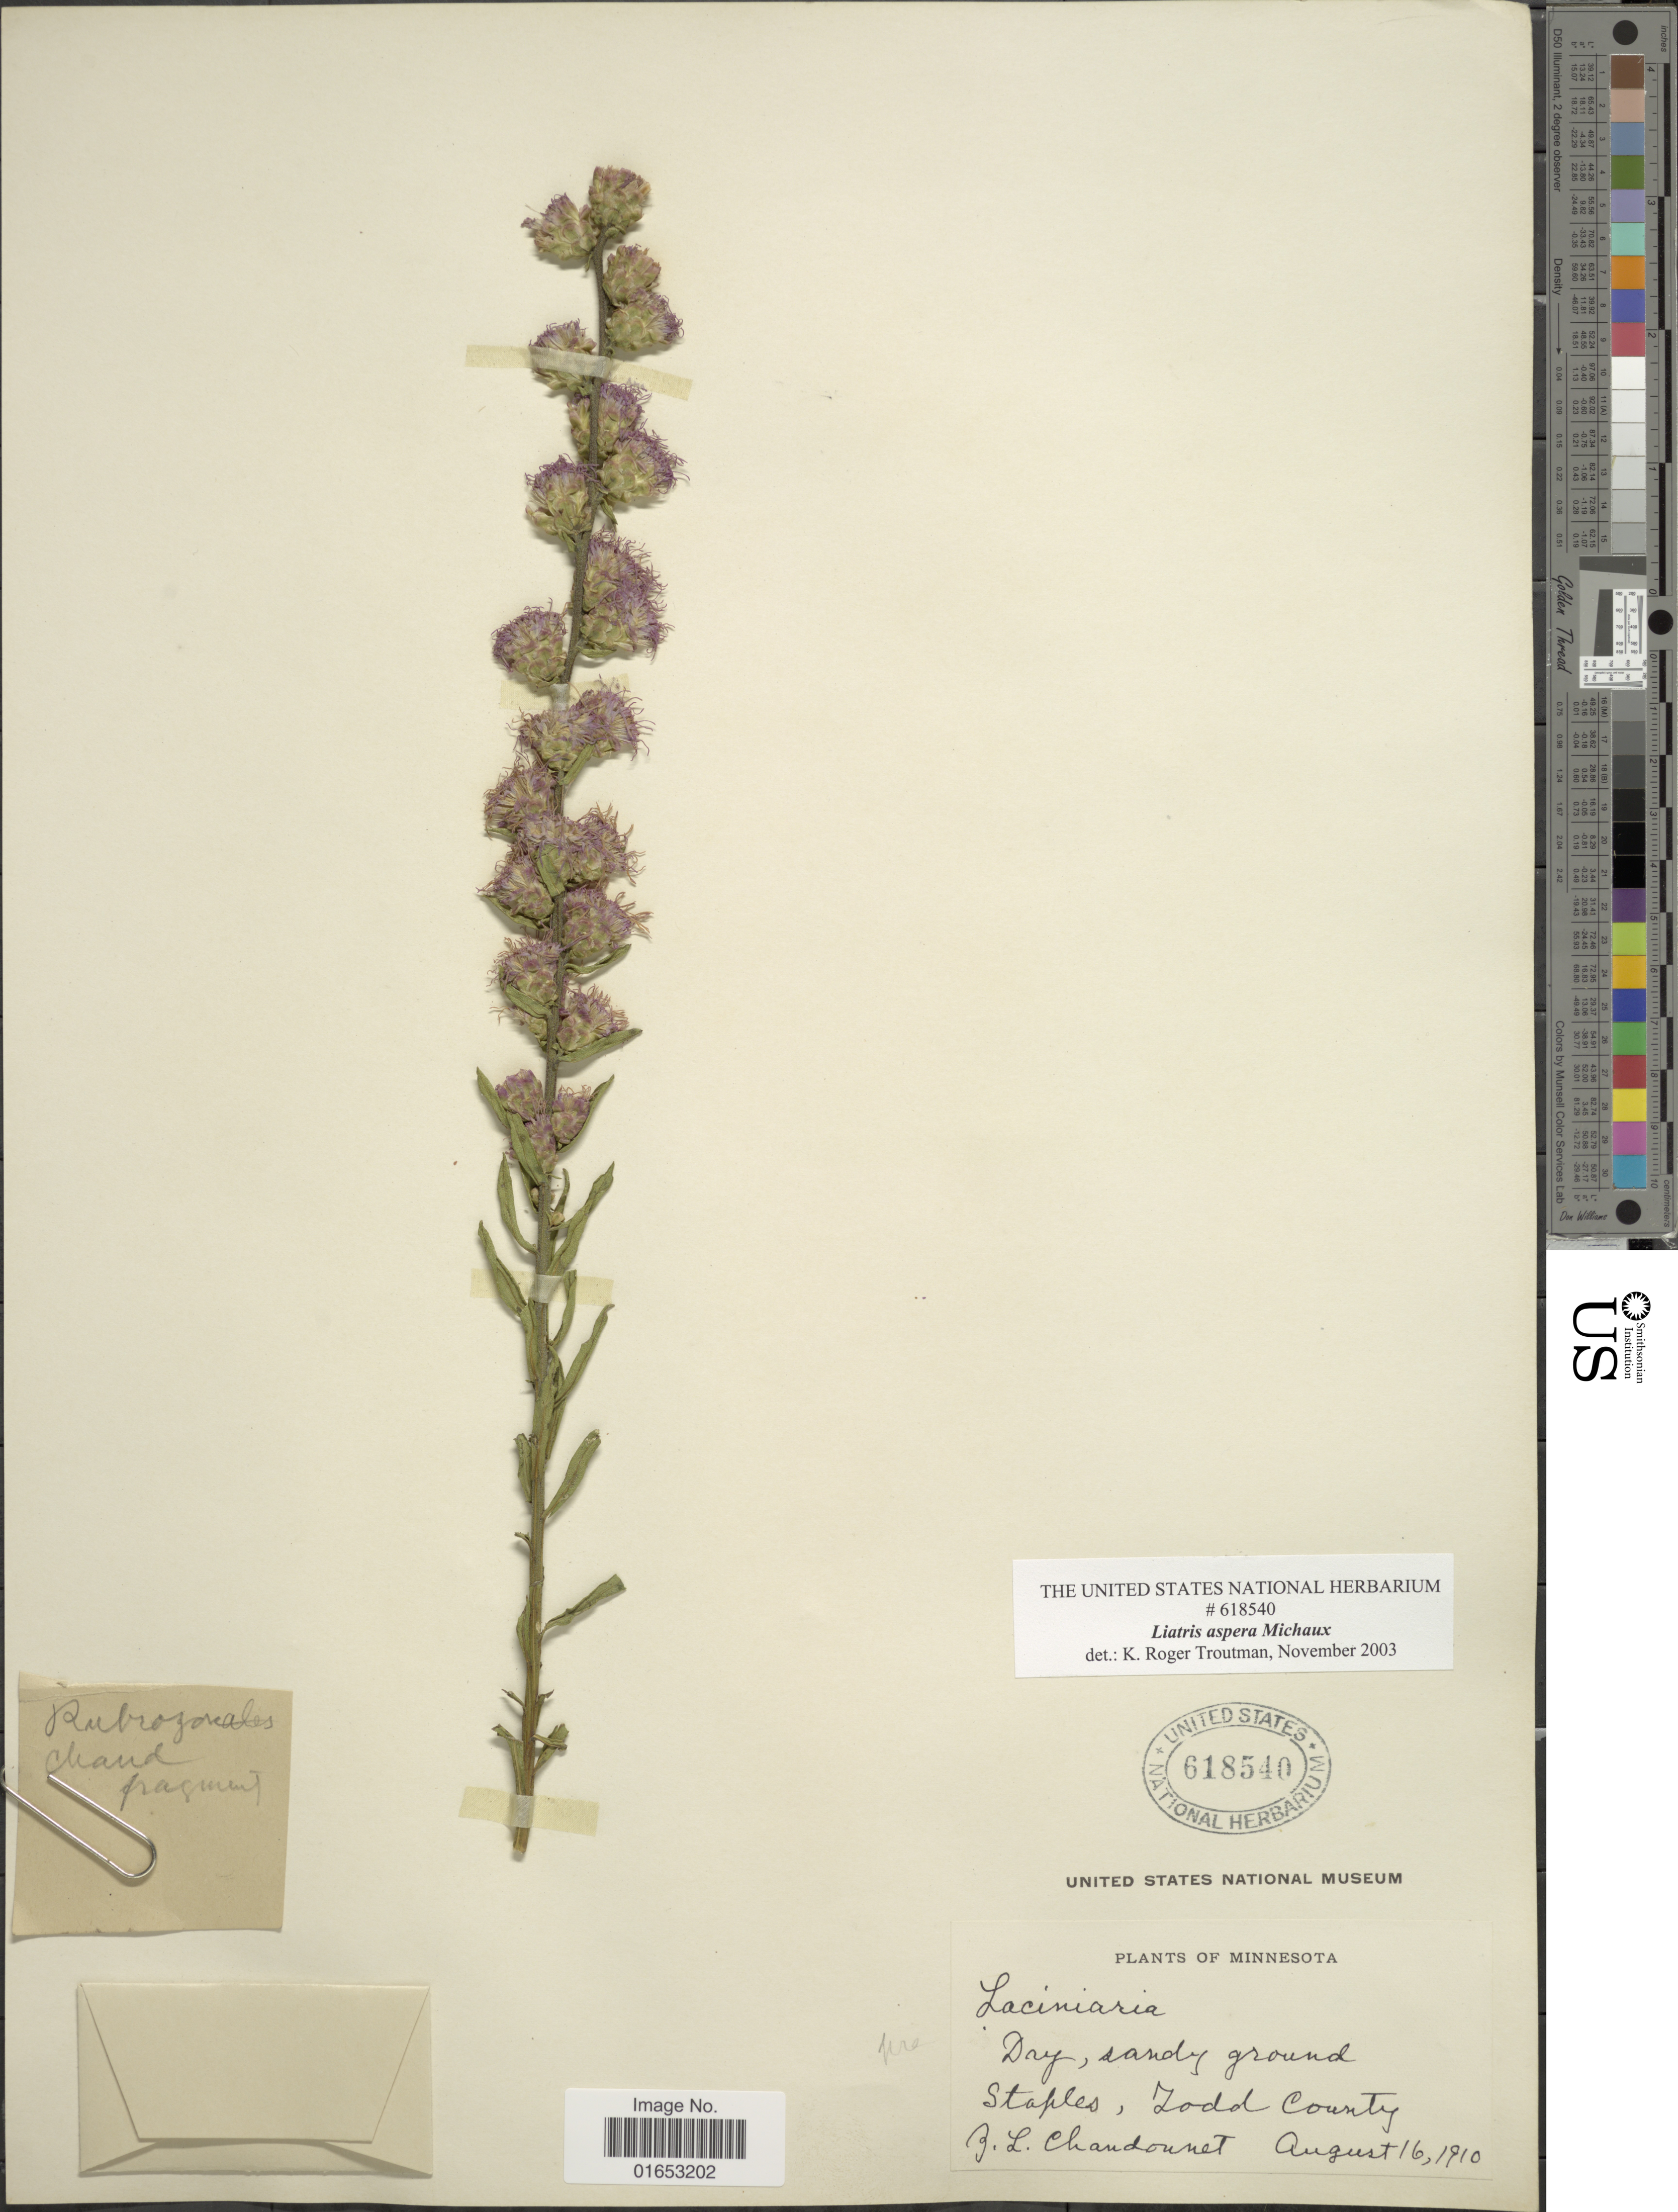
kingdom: Plantae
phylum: Tracheophyta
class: Magnoliopsida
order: Asterales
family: Asteraceae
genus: Liatris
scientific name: Liatris aspera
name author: Michx.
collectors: Z. Chandonnet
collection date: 1910-08-16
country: United States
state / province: Minnesota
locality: Staples, Todd County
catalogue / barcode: US 618540